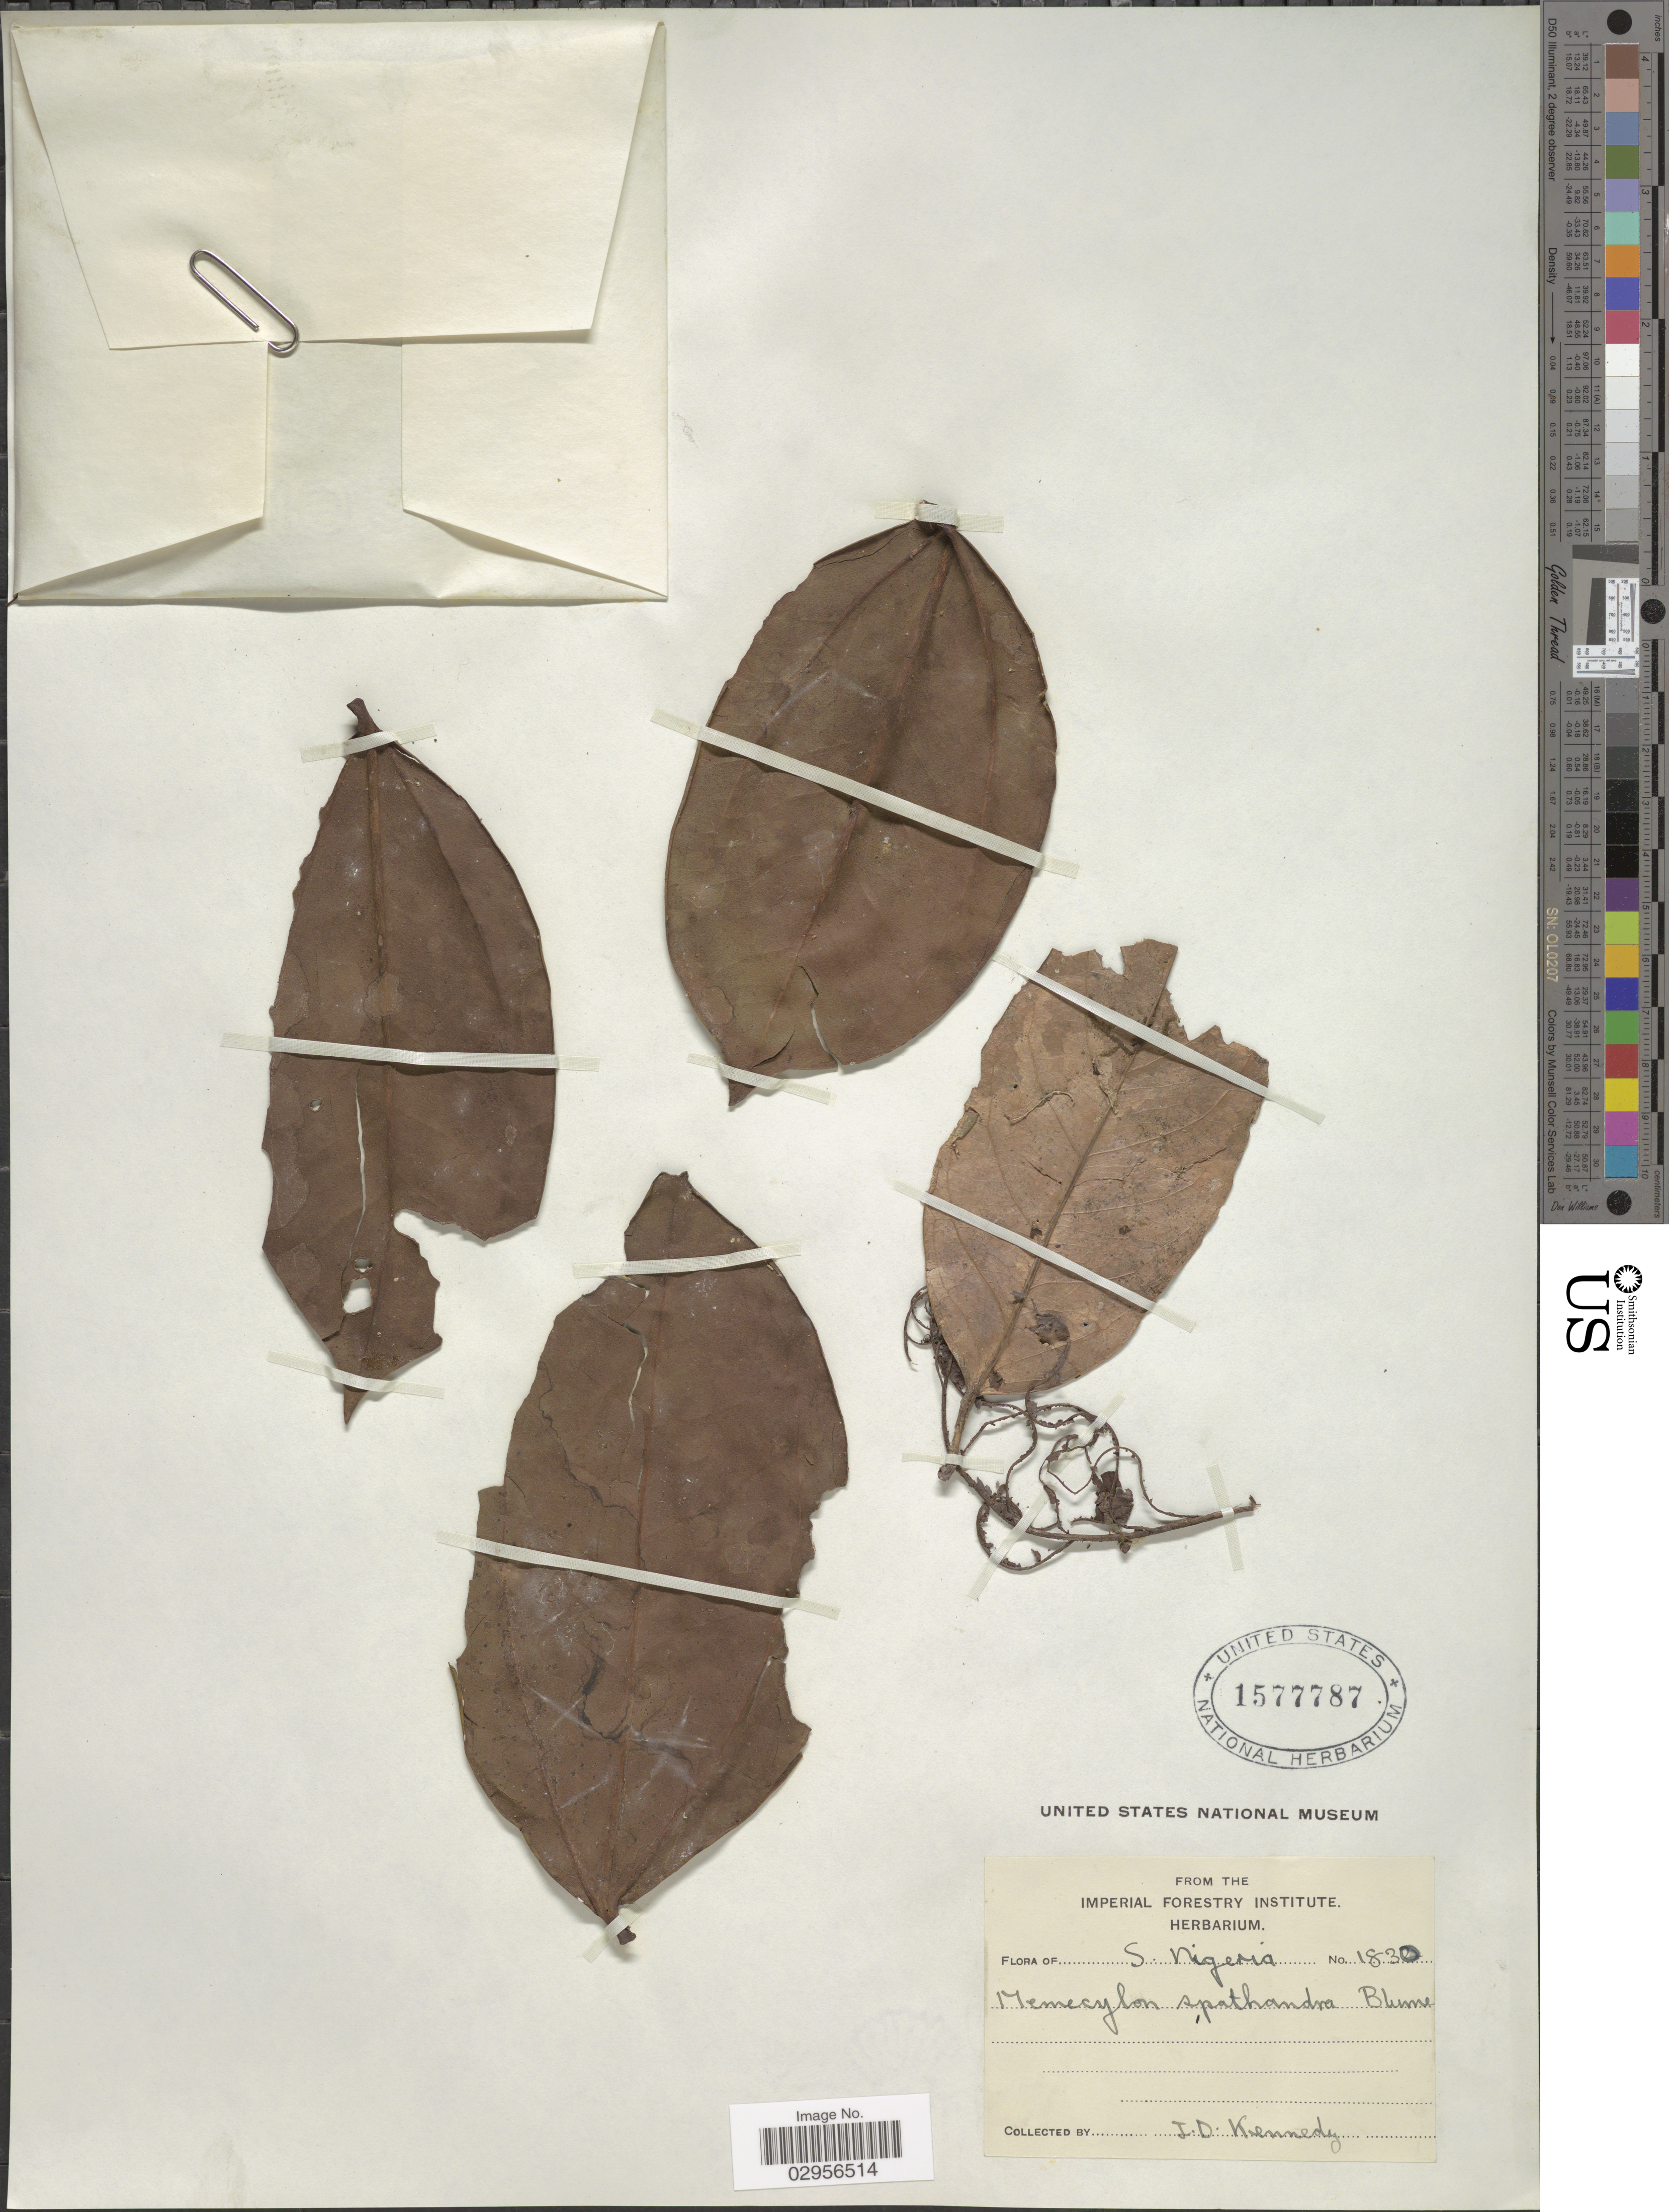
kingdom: Plantae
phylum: Tracheophyta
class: Magnoliopsida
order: Myrtales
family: Melastomataceae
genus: Memecylon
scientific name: Memecylon spathandra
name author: Blume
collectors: J. D. Kennedy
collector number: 1830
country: Nigeria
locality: S. Nigeria.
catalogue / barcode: US 1577787